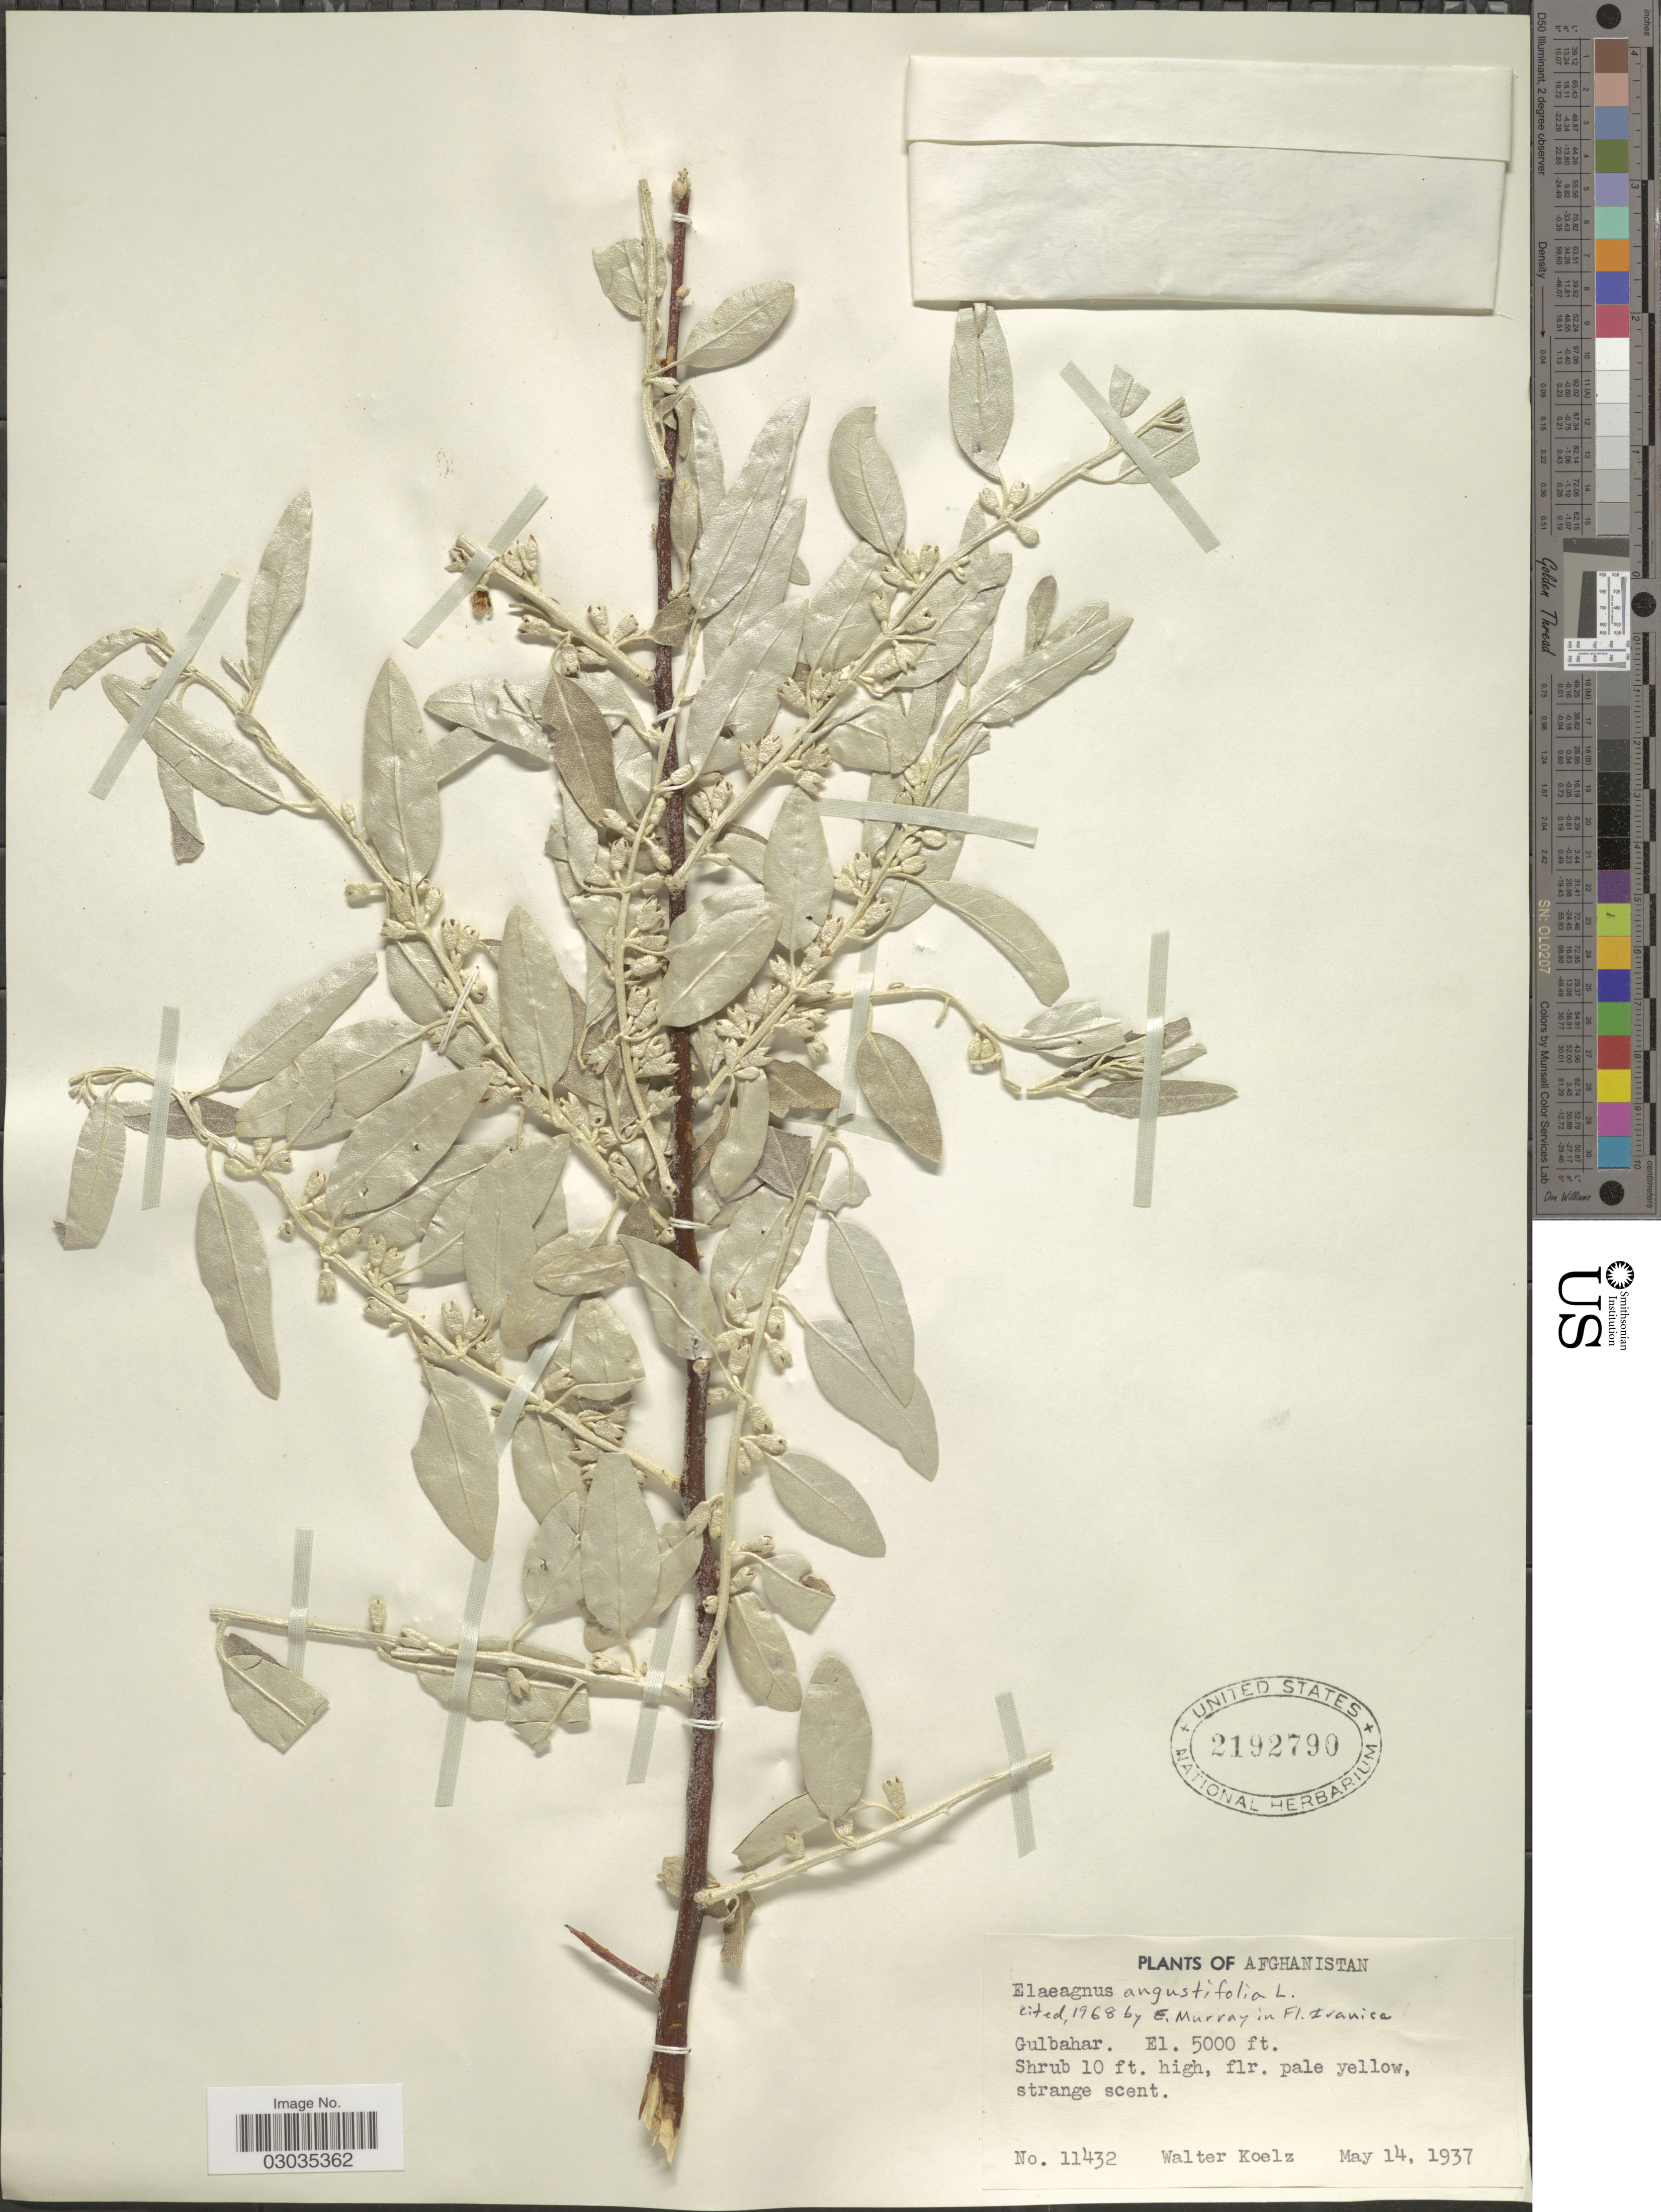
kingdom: Plantae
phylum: Tracheophyta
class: Magnoliopsida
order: Rosales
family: Elaeagnaceae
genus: Elaeagnus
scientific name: Elaeagnus angustifolia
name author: L.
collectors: W. N. Koelz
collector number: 11432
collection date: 1937-05-14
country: Afghanistan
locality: Gulbahar.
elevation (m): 1524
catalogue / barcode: US 2192790